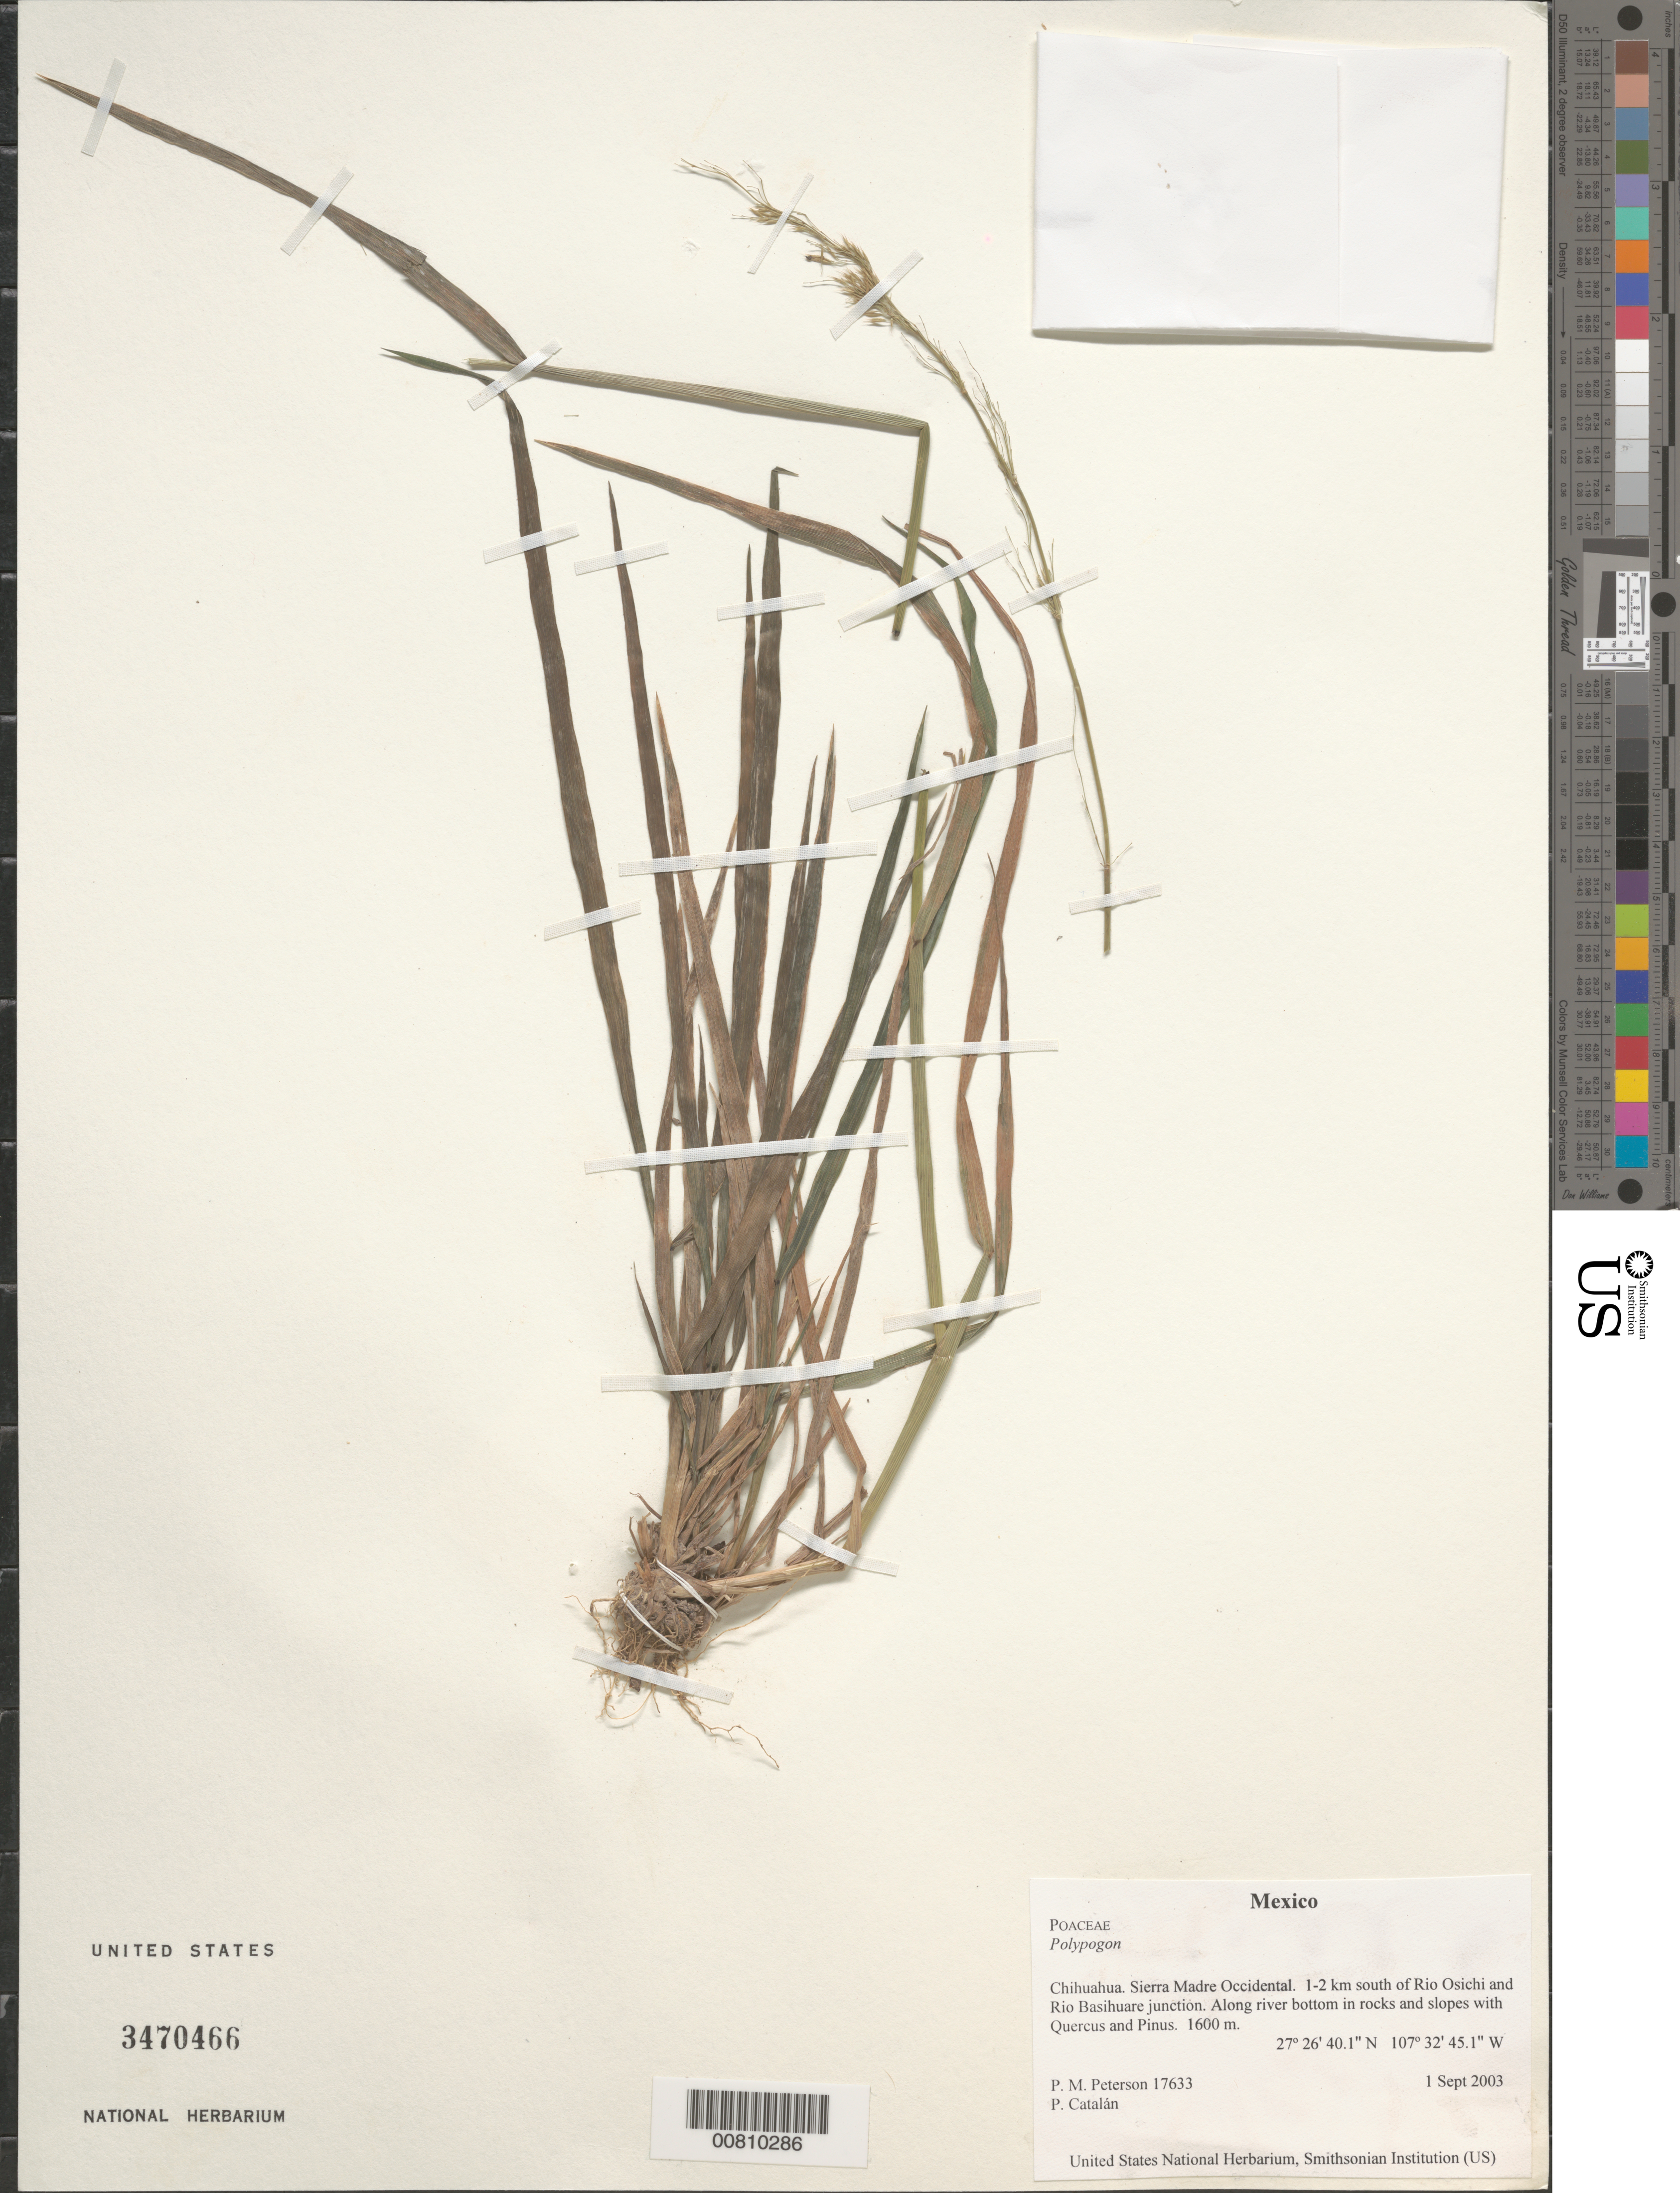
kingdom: Plantae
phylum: Tracheophyta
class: Liliopsida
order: Poales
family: Poaceae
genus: Polypogon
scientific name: Polypogon sp.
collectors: P. M. Peterson & P. Catalán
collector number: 17633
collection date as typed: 01 Sep 2003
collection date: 2003-09-01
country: Mexico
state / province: Chihuahua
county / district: Sierra Madre Occidental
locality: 1-2 km south of Rio Osichi and Rio Basihuare junction. Along river bottom in rocks and slopes with Quercus and Pinus.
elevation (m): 1600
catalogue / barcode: US 3470466